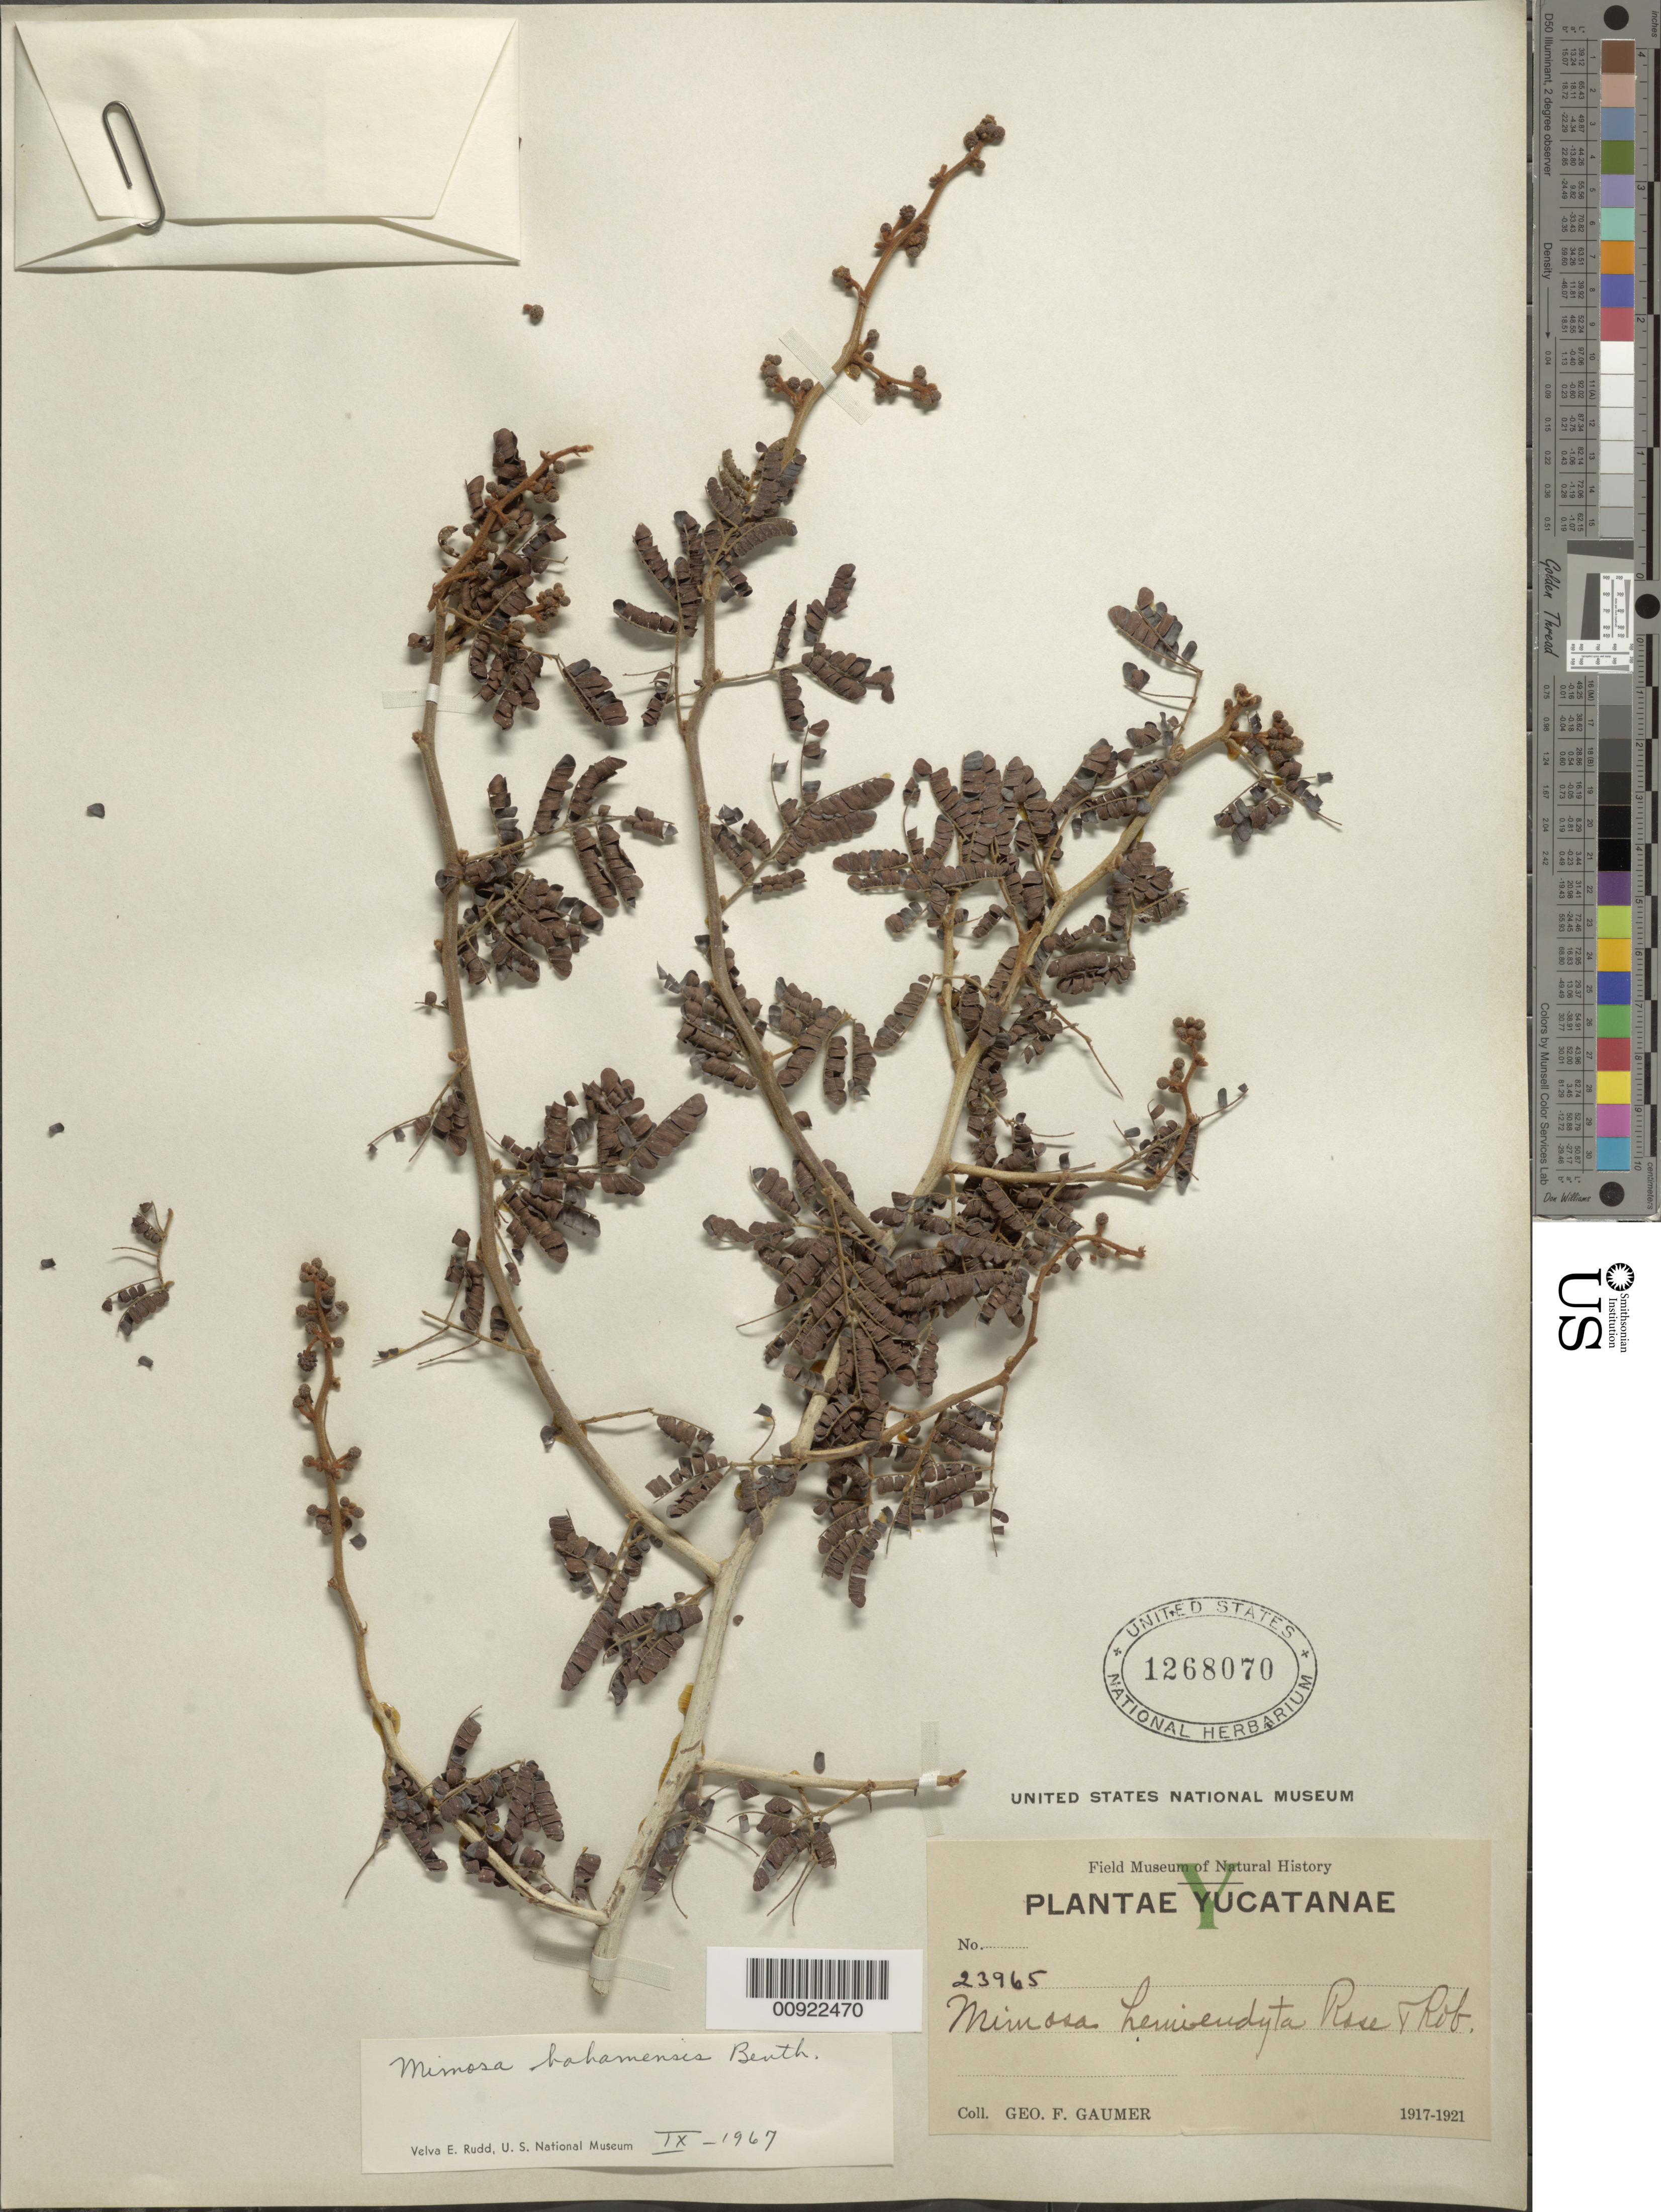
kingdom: Plantae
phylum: Tracheophyta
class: Magnoliopsida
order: Fabales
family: Fabaceae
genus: Mimosa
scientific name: Mimosa bahamensis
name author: Benth.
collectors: G. F. Gaumer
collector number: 23965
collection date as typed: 1917 to -- --- 1921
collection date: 1917/1921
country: Mexico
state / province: Yucatán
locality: Yucatán.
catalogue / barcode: US 1268070